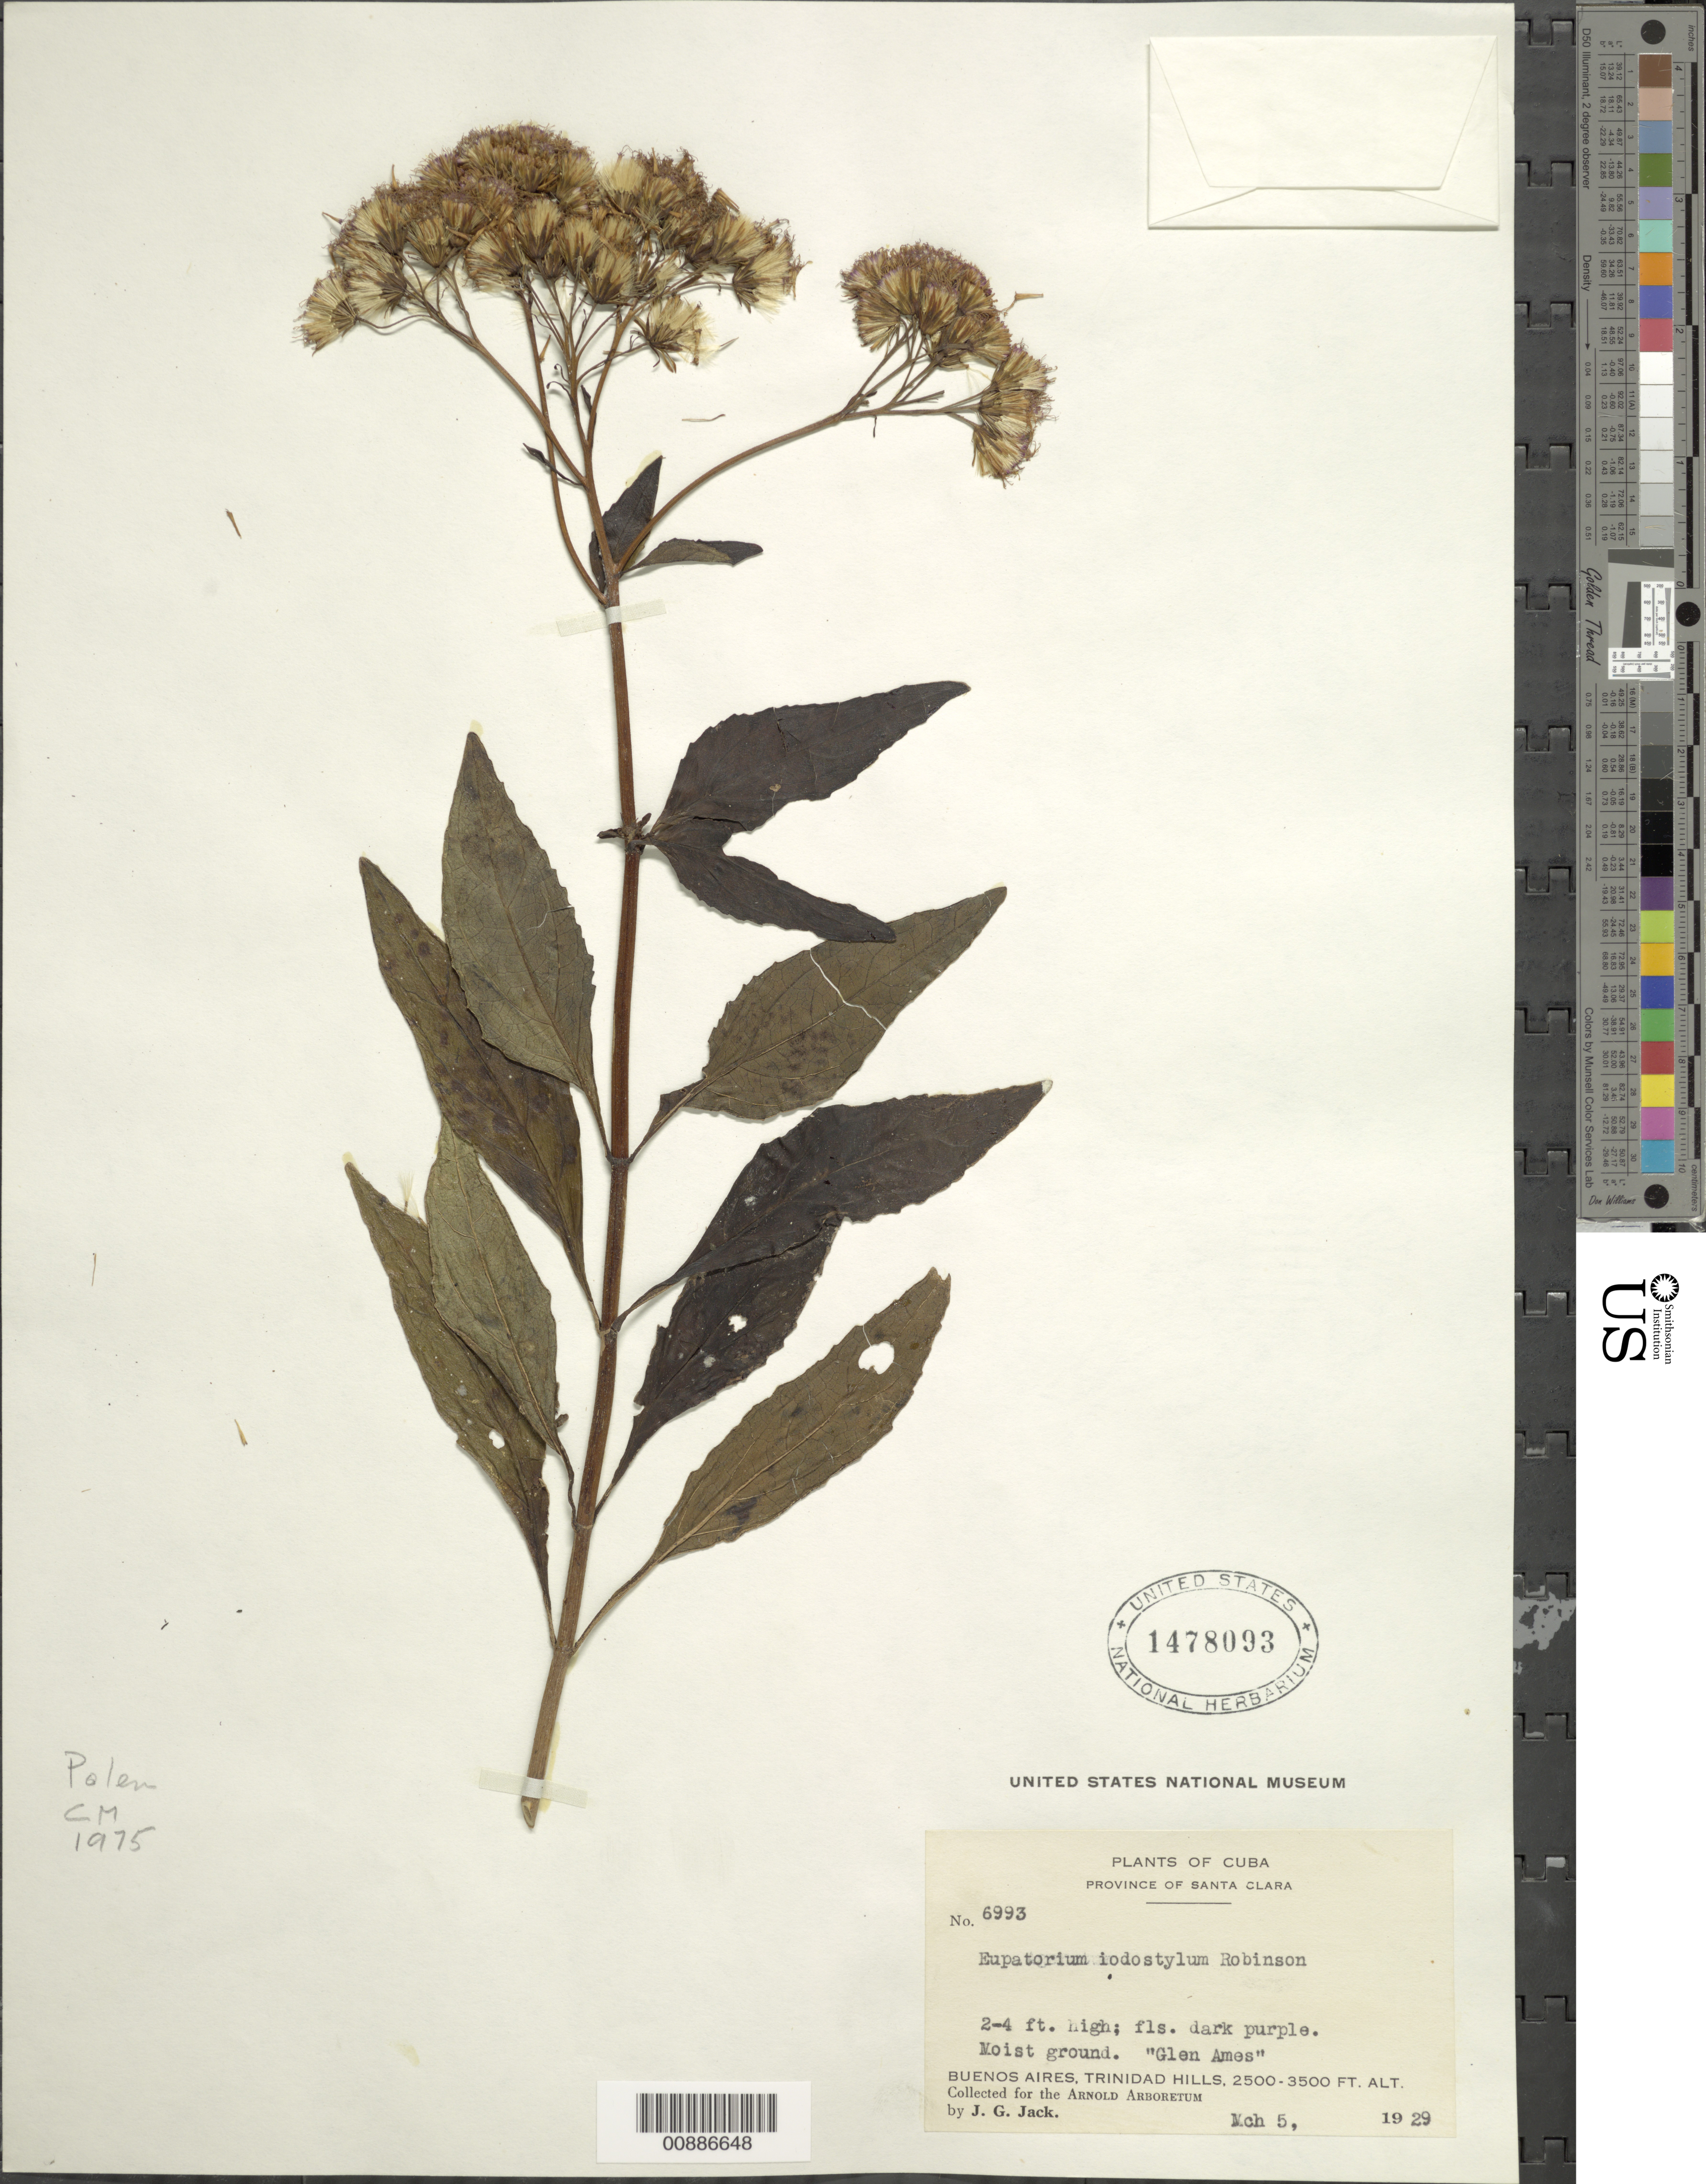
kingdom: Plantae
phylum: Tracheophyta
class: Magnoliopsida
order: Asterales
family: Asteraceae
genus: Spaniopappus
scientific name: Spaniopappus iodostylus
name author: (B.L. Rob.) R.M. King ex H. Rob.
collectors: J. G. Jack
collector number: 6993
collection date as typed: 05 Mar 1929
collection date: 1929-03-05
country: Cuba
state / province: Las Villas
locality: Buenos Aires, Trinidad Hills. "Glen Ames".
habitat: Moist ground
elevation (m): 762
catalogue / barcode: US 1478093